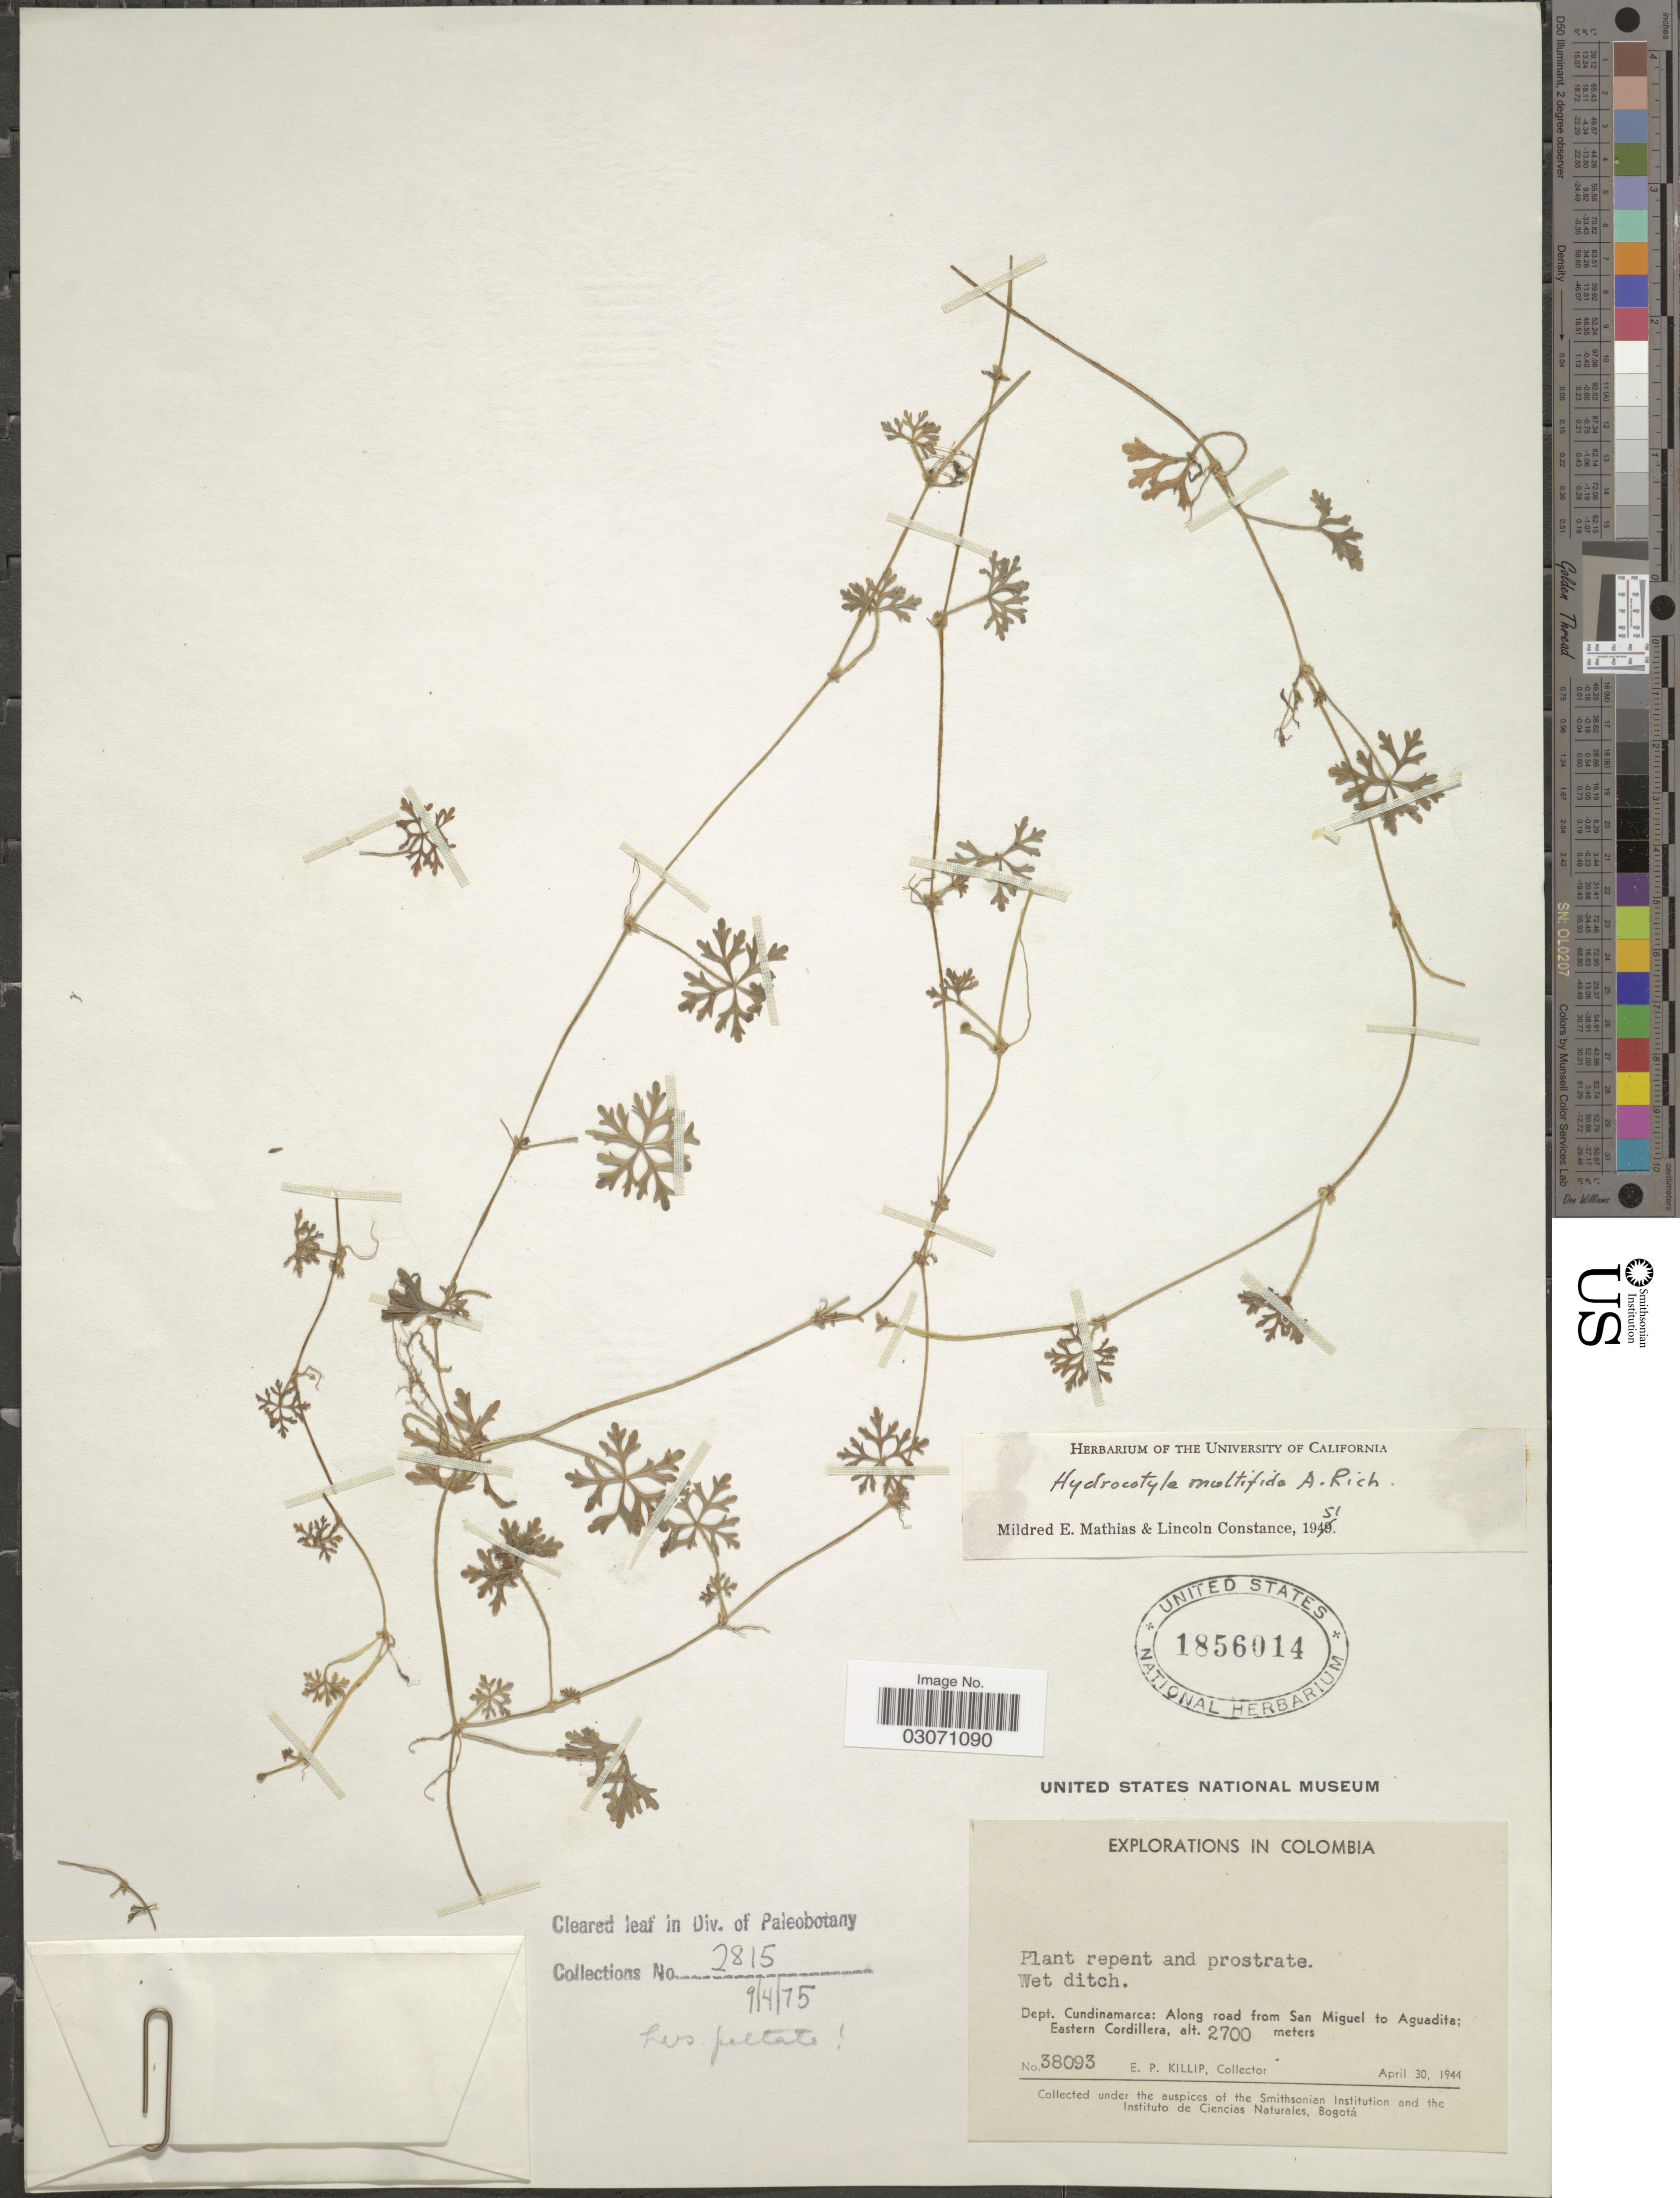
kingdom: Plantae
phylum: Tracheophyta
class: Magnoliopsida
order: Apiales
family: Araliaceae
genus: Hydrocotyle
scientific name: Hydrocotyle multifida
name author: A. Rich.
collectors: E. P. Killip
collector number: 38093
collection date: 1944-04-30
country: Colombia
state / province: Cundinamarca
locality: Dept. Cundinamarca: Along road from San Miguel to Aguadita, Eastern Cordillera.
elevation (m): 2700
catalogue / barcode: US 1856014